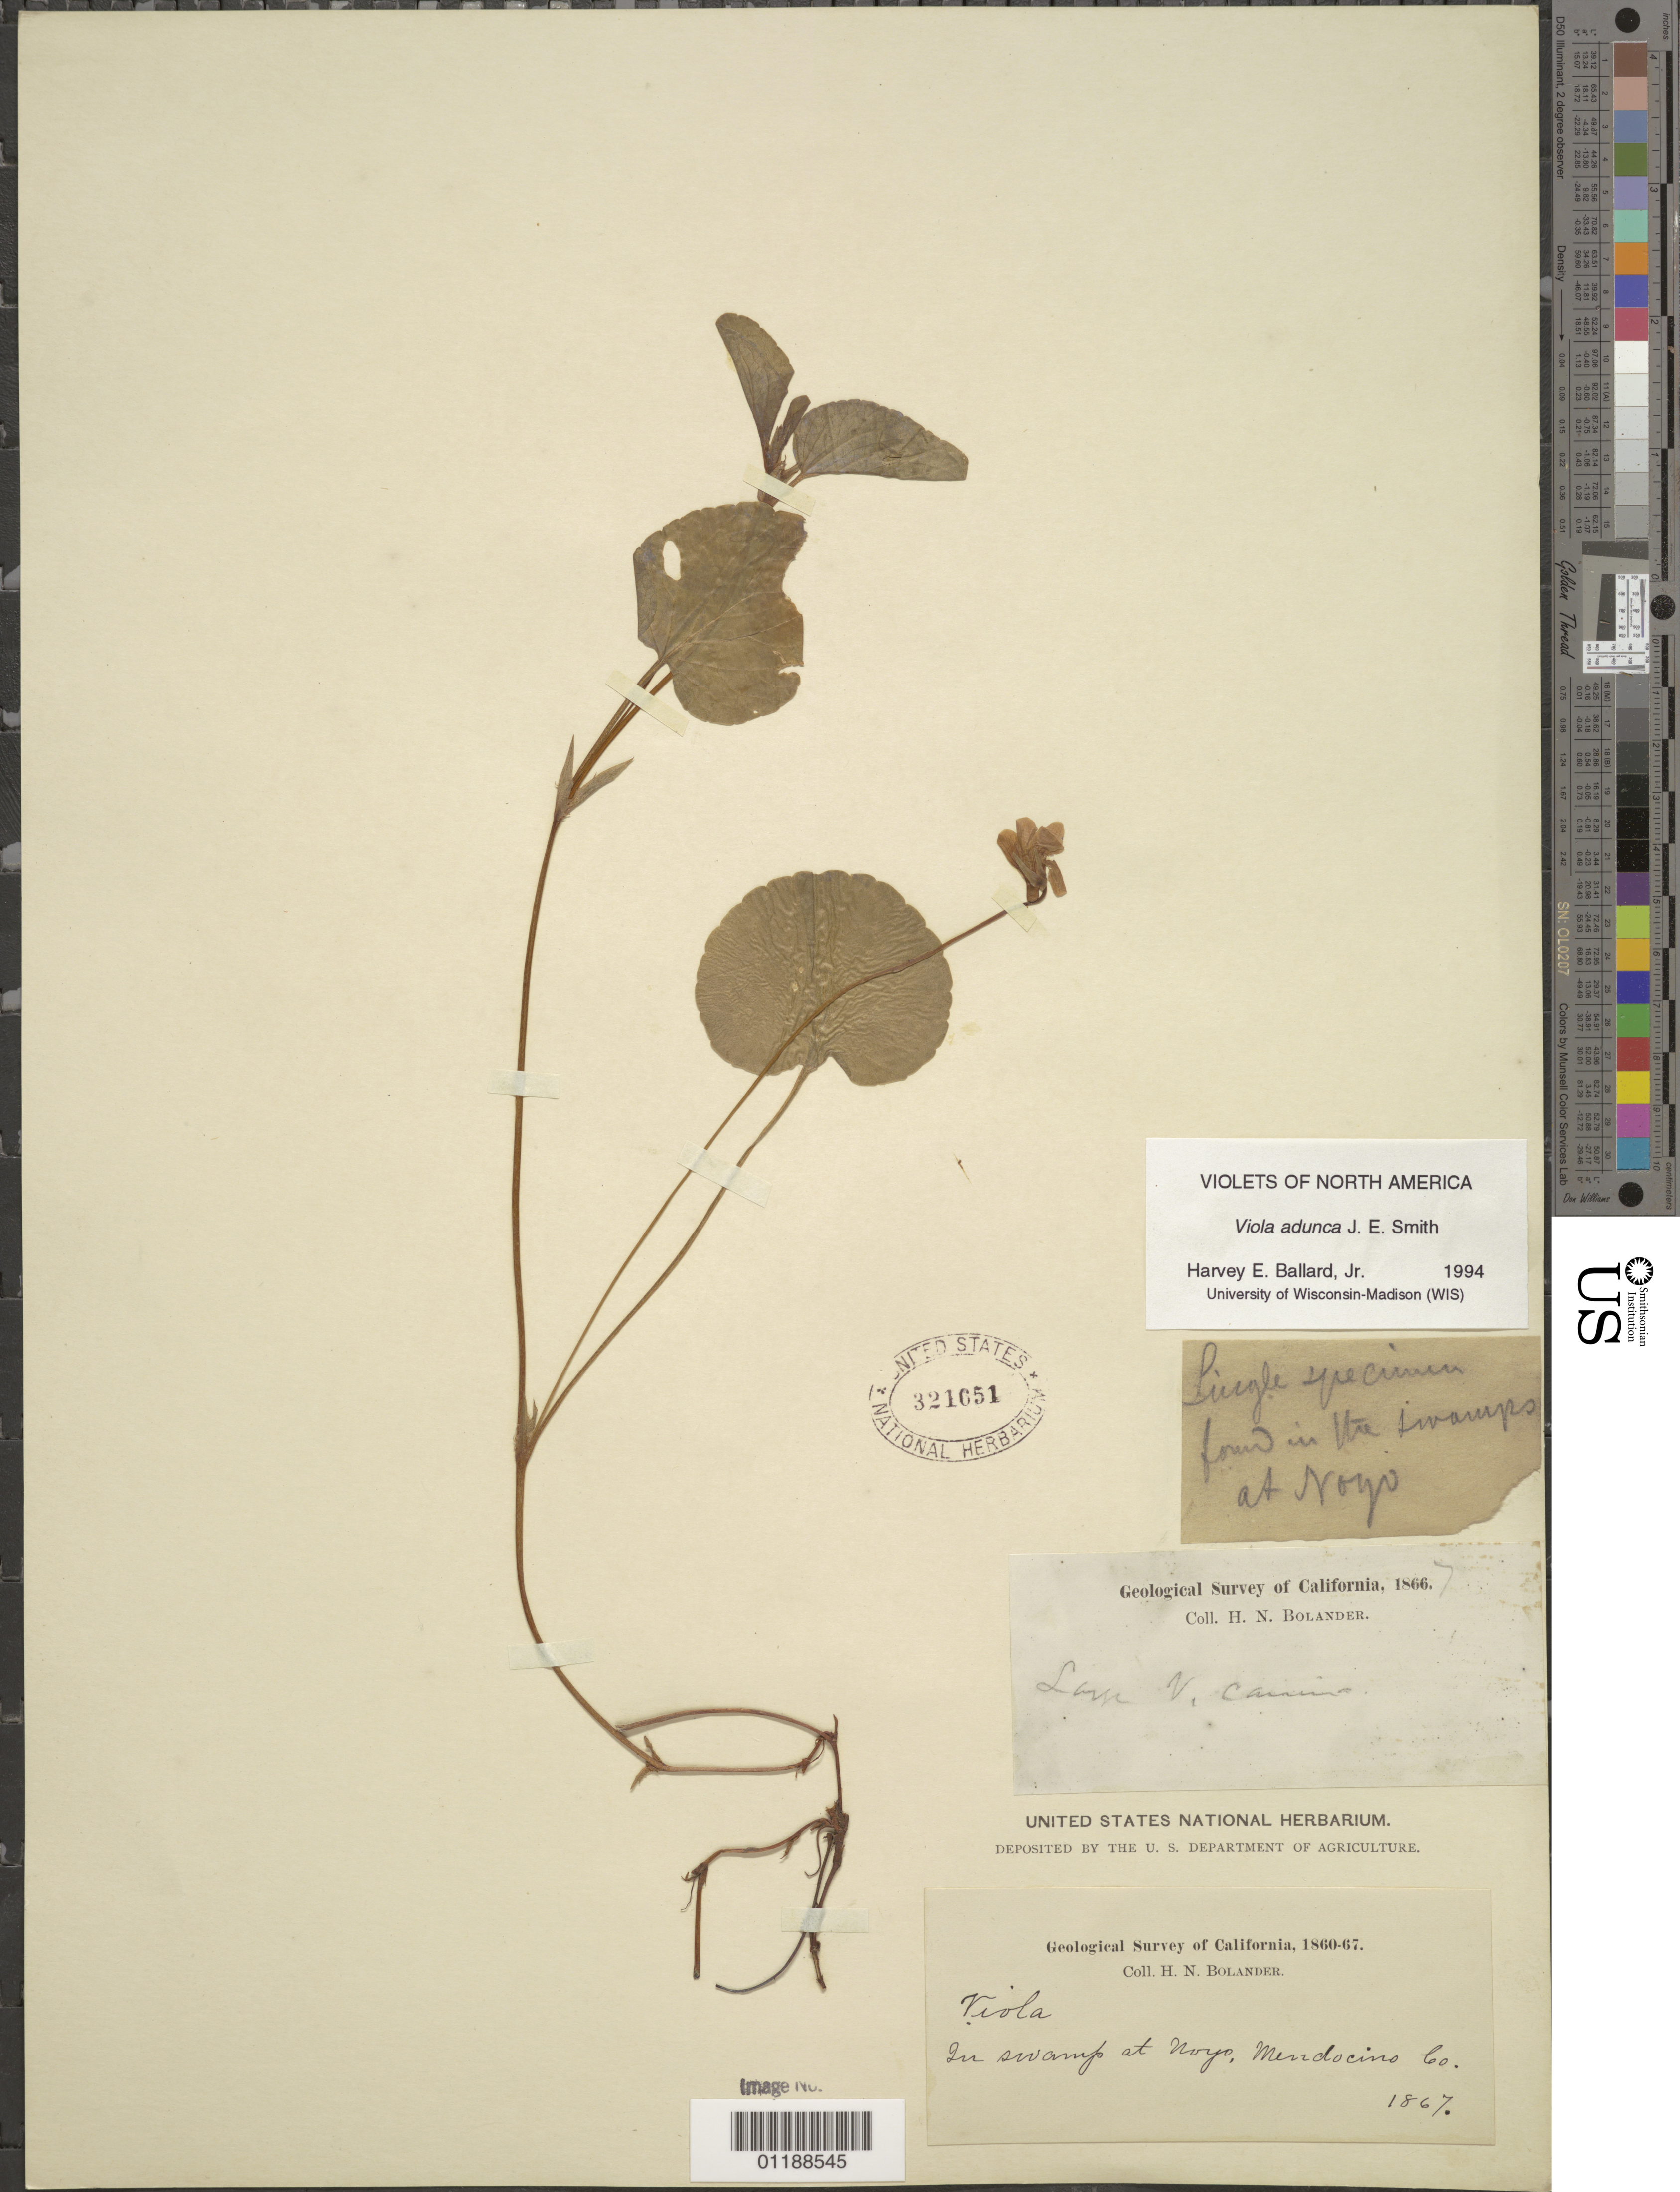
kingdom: Plantae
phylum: Tracheophyta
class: Magnoliopsida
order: Malpighiales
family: Violaceae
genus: Viola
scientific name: Viola adunca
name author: Sm.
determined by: Ballard, Harvey E.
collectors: H. Bolander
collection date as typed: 1877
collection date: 1867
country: United States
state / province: California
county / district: Mendocino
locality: in swamp at Noyo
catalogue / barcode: US 321651